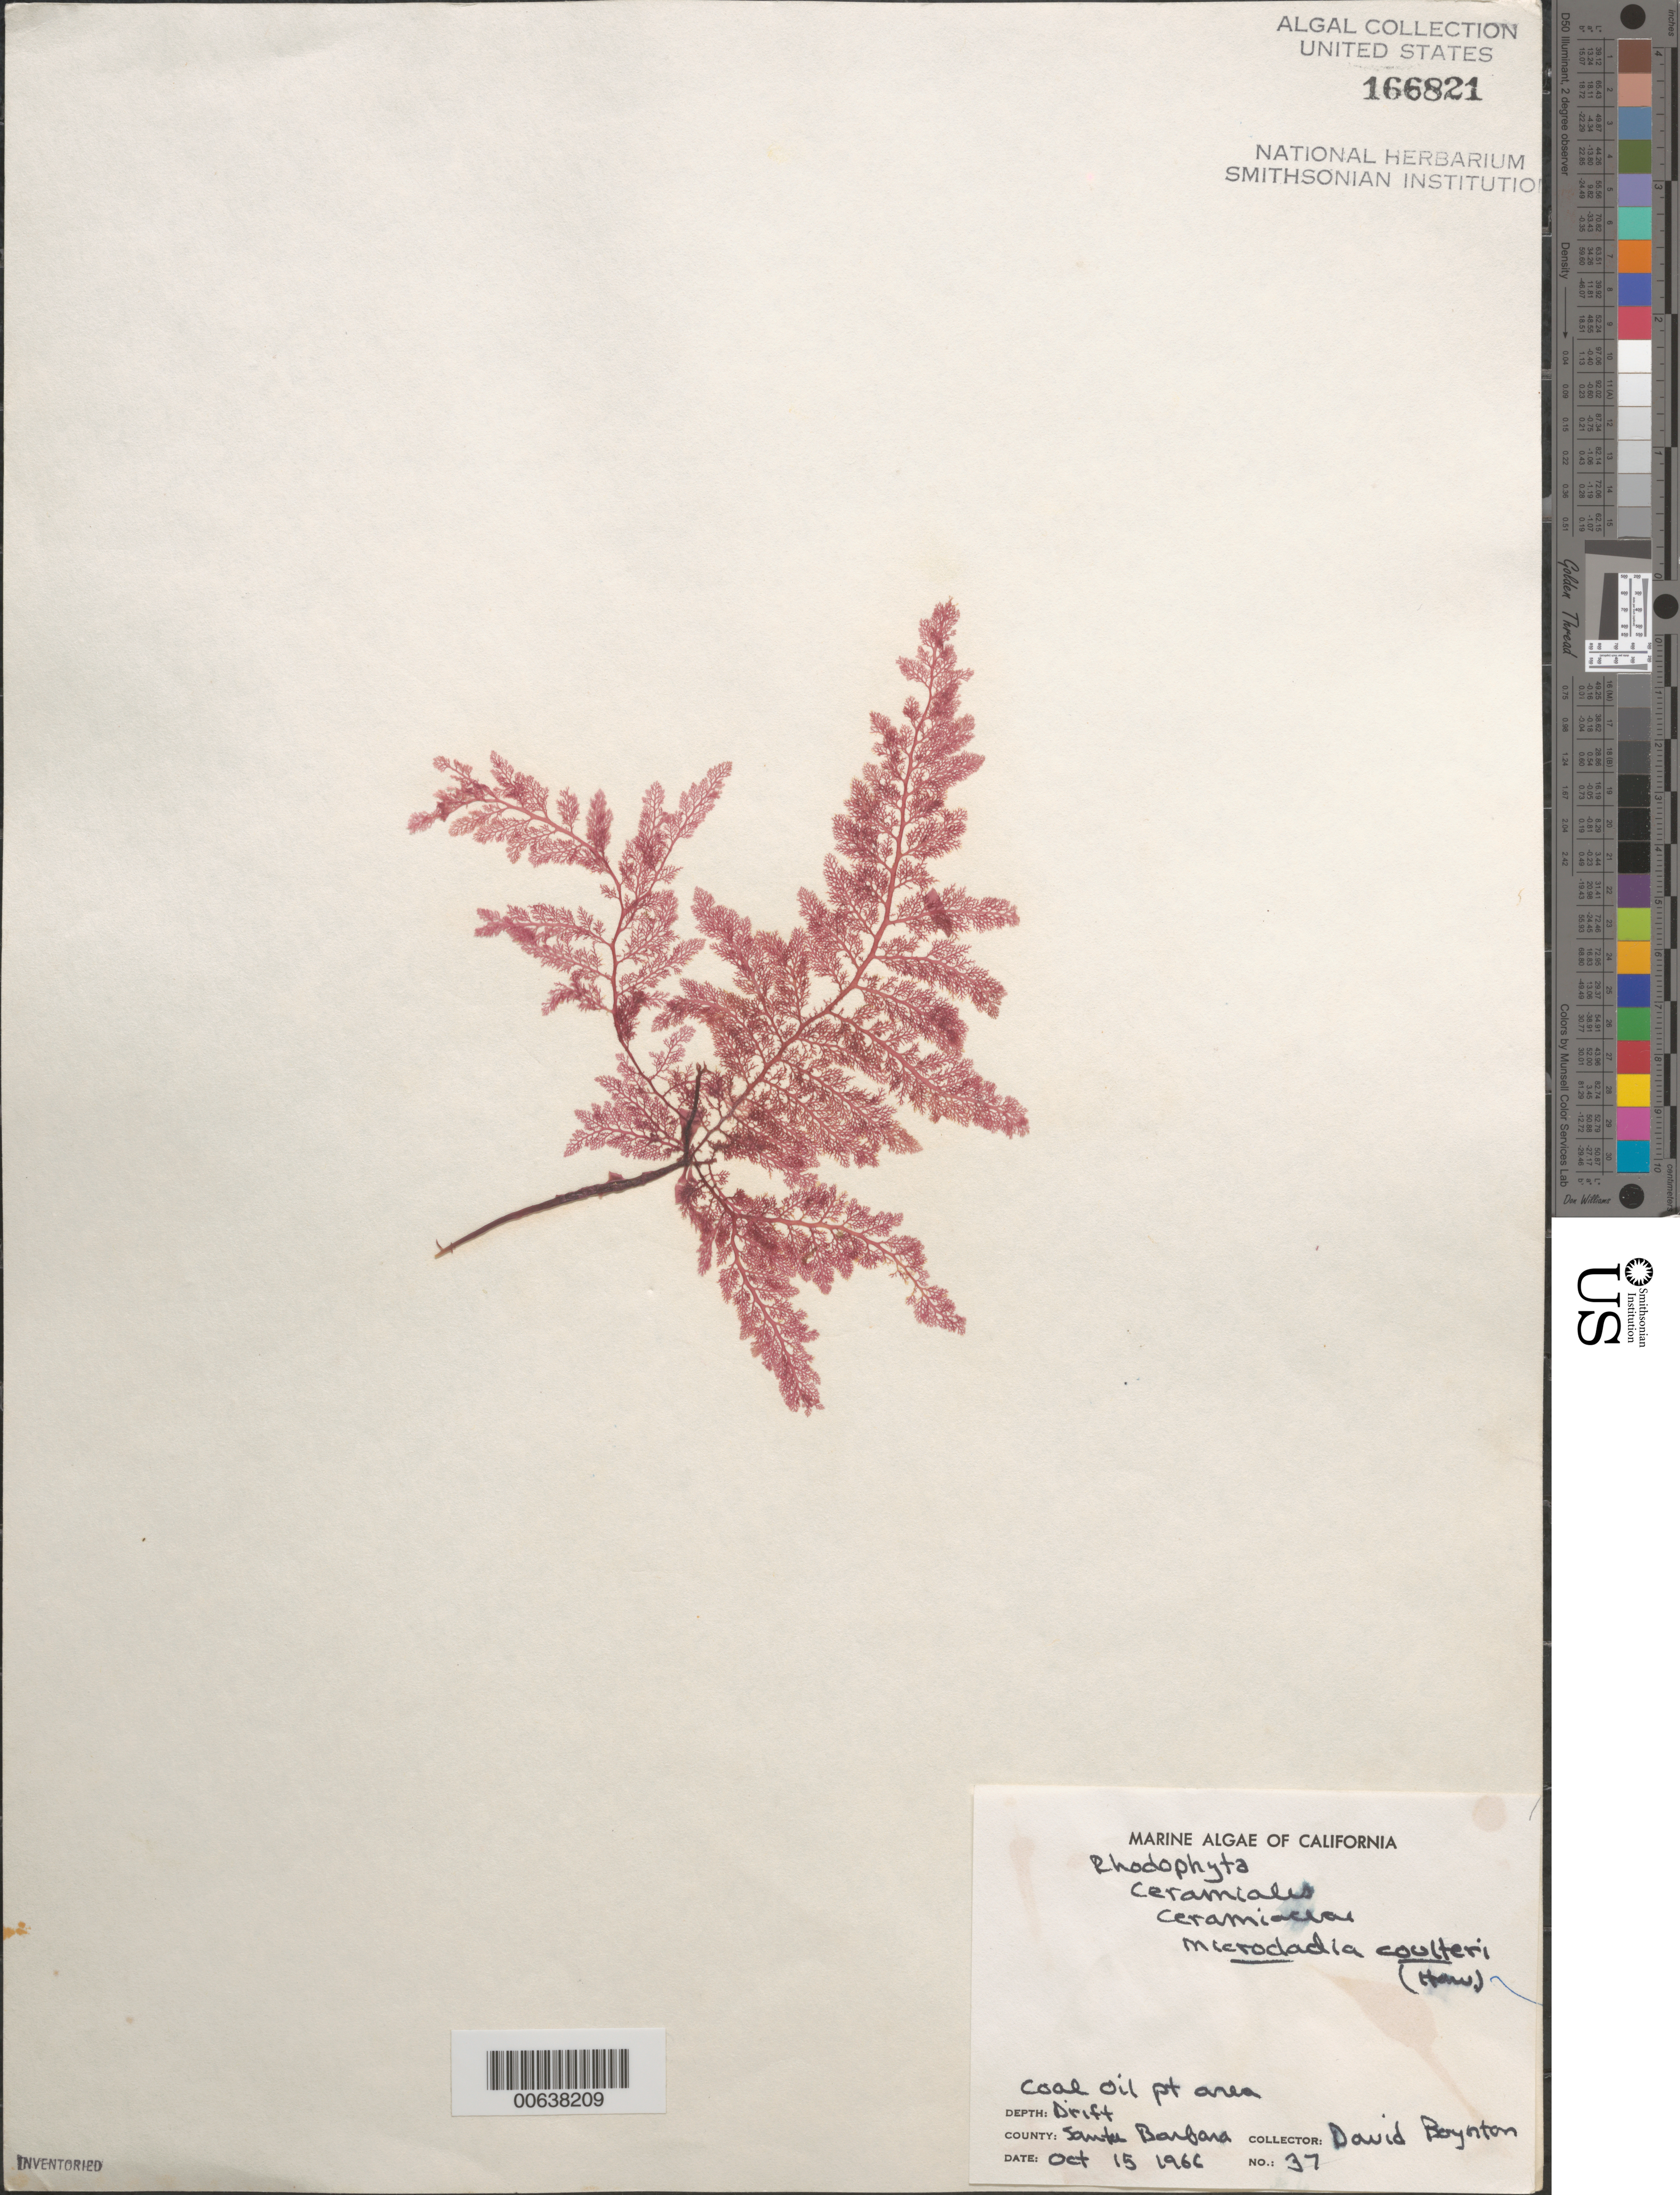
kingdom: Plantae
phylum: Rhodophyta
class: Florideophyceae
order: Ceramiales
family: Ceramiaceae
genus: Microcladia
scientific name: Microcladia coulteri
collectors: D. Boynton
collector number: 37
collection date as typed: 15 Oct 1966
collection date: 1966-10-15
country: United States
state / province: California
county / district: Santa Barbara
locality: Coal Oil Point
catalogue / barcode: US 166821